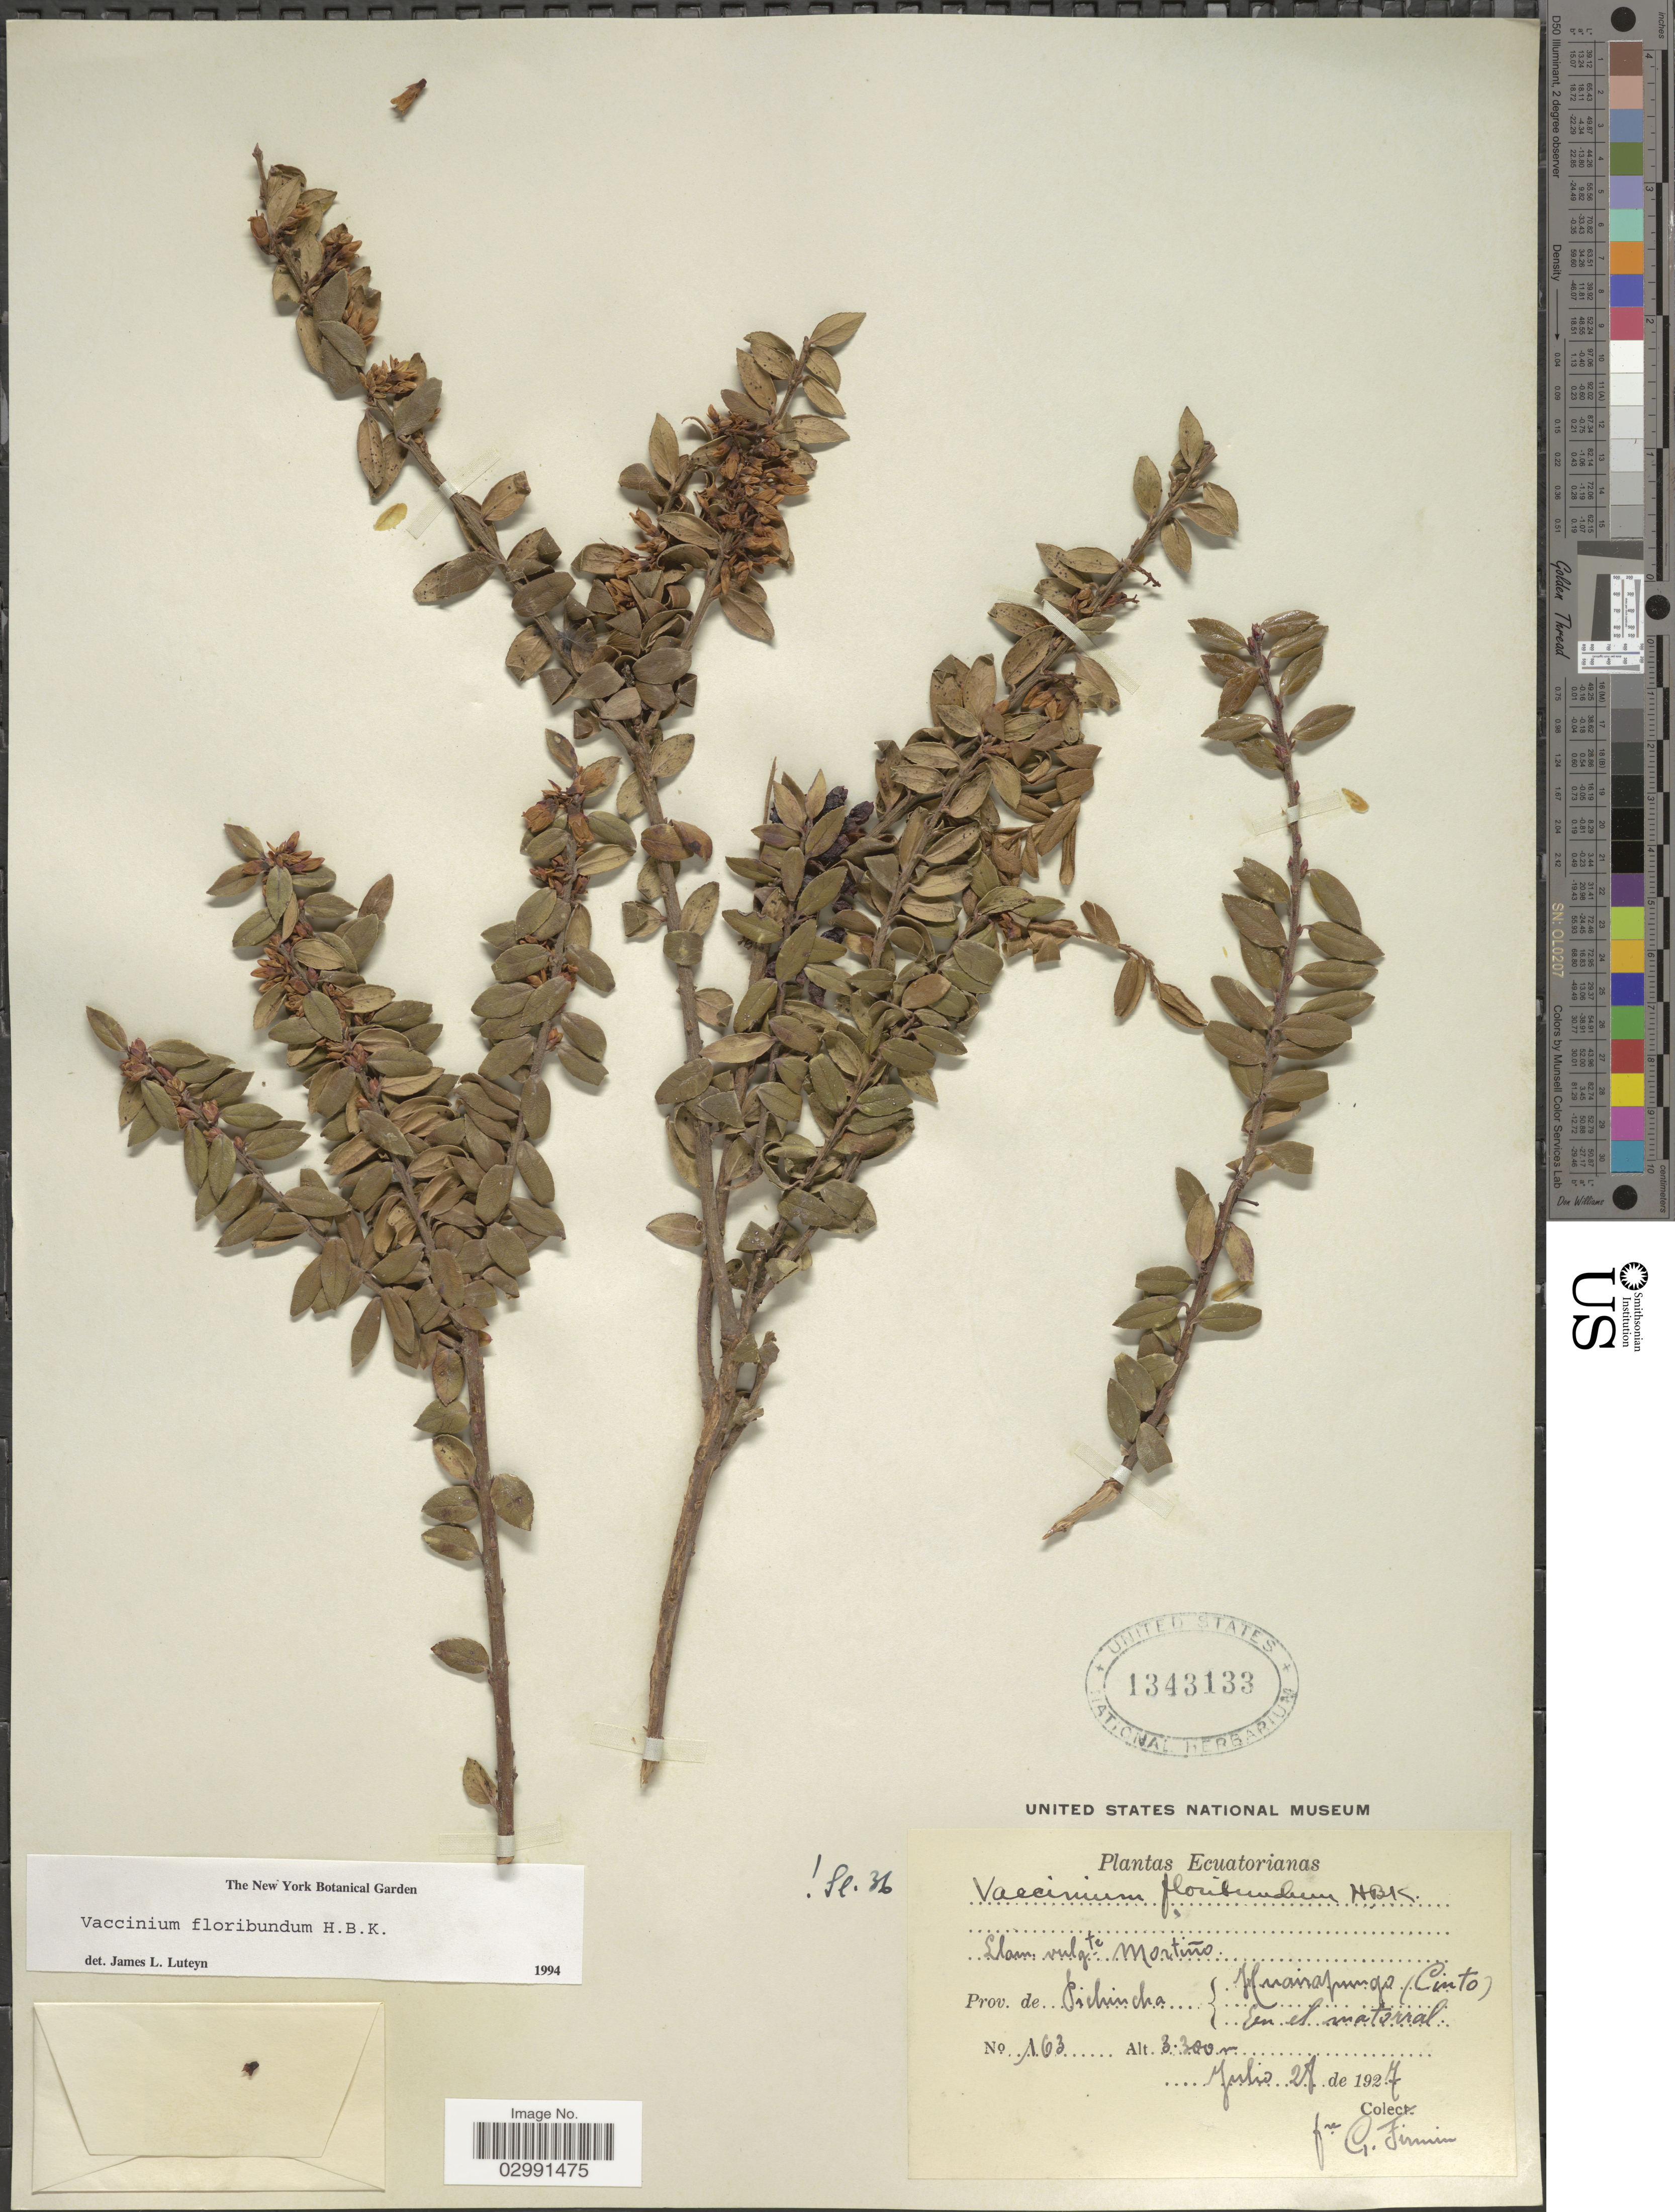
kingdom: Plantae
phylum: Tracheophyta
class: Magnoliopsida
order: Ericales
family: Ericaceae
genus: Vaccinium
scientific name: Vaccinium floribundum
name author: Kunth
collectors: F. Firmin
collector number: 163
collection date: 1927-07-27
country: Ecuador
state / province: Pichincha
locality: Huaiafungo (Cinto), En el matorral.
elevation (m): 3300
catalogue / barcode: US 1343133